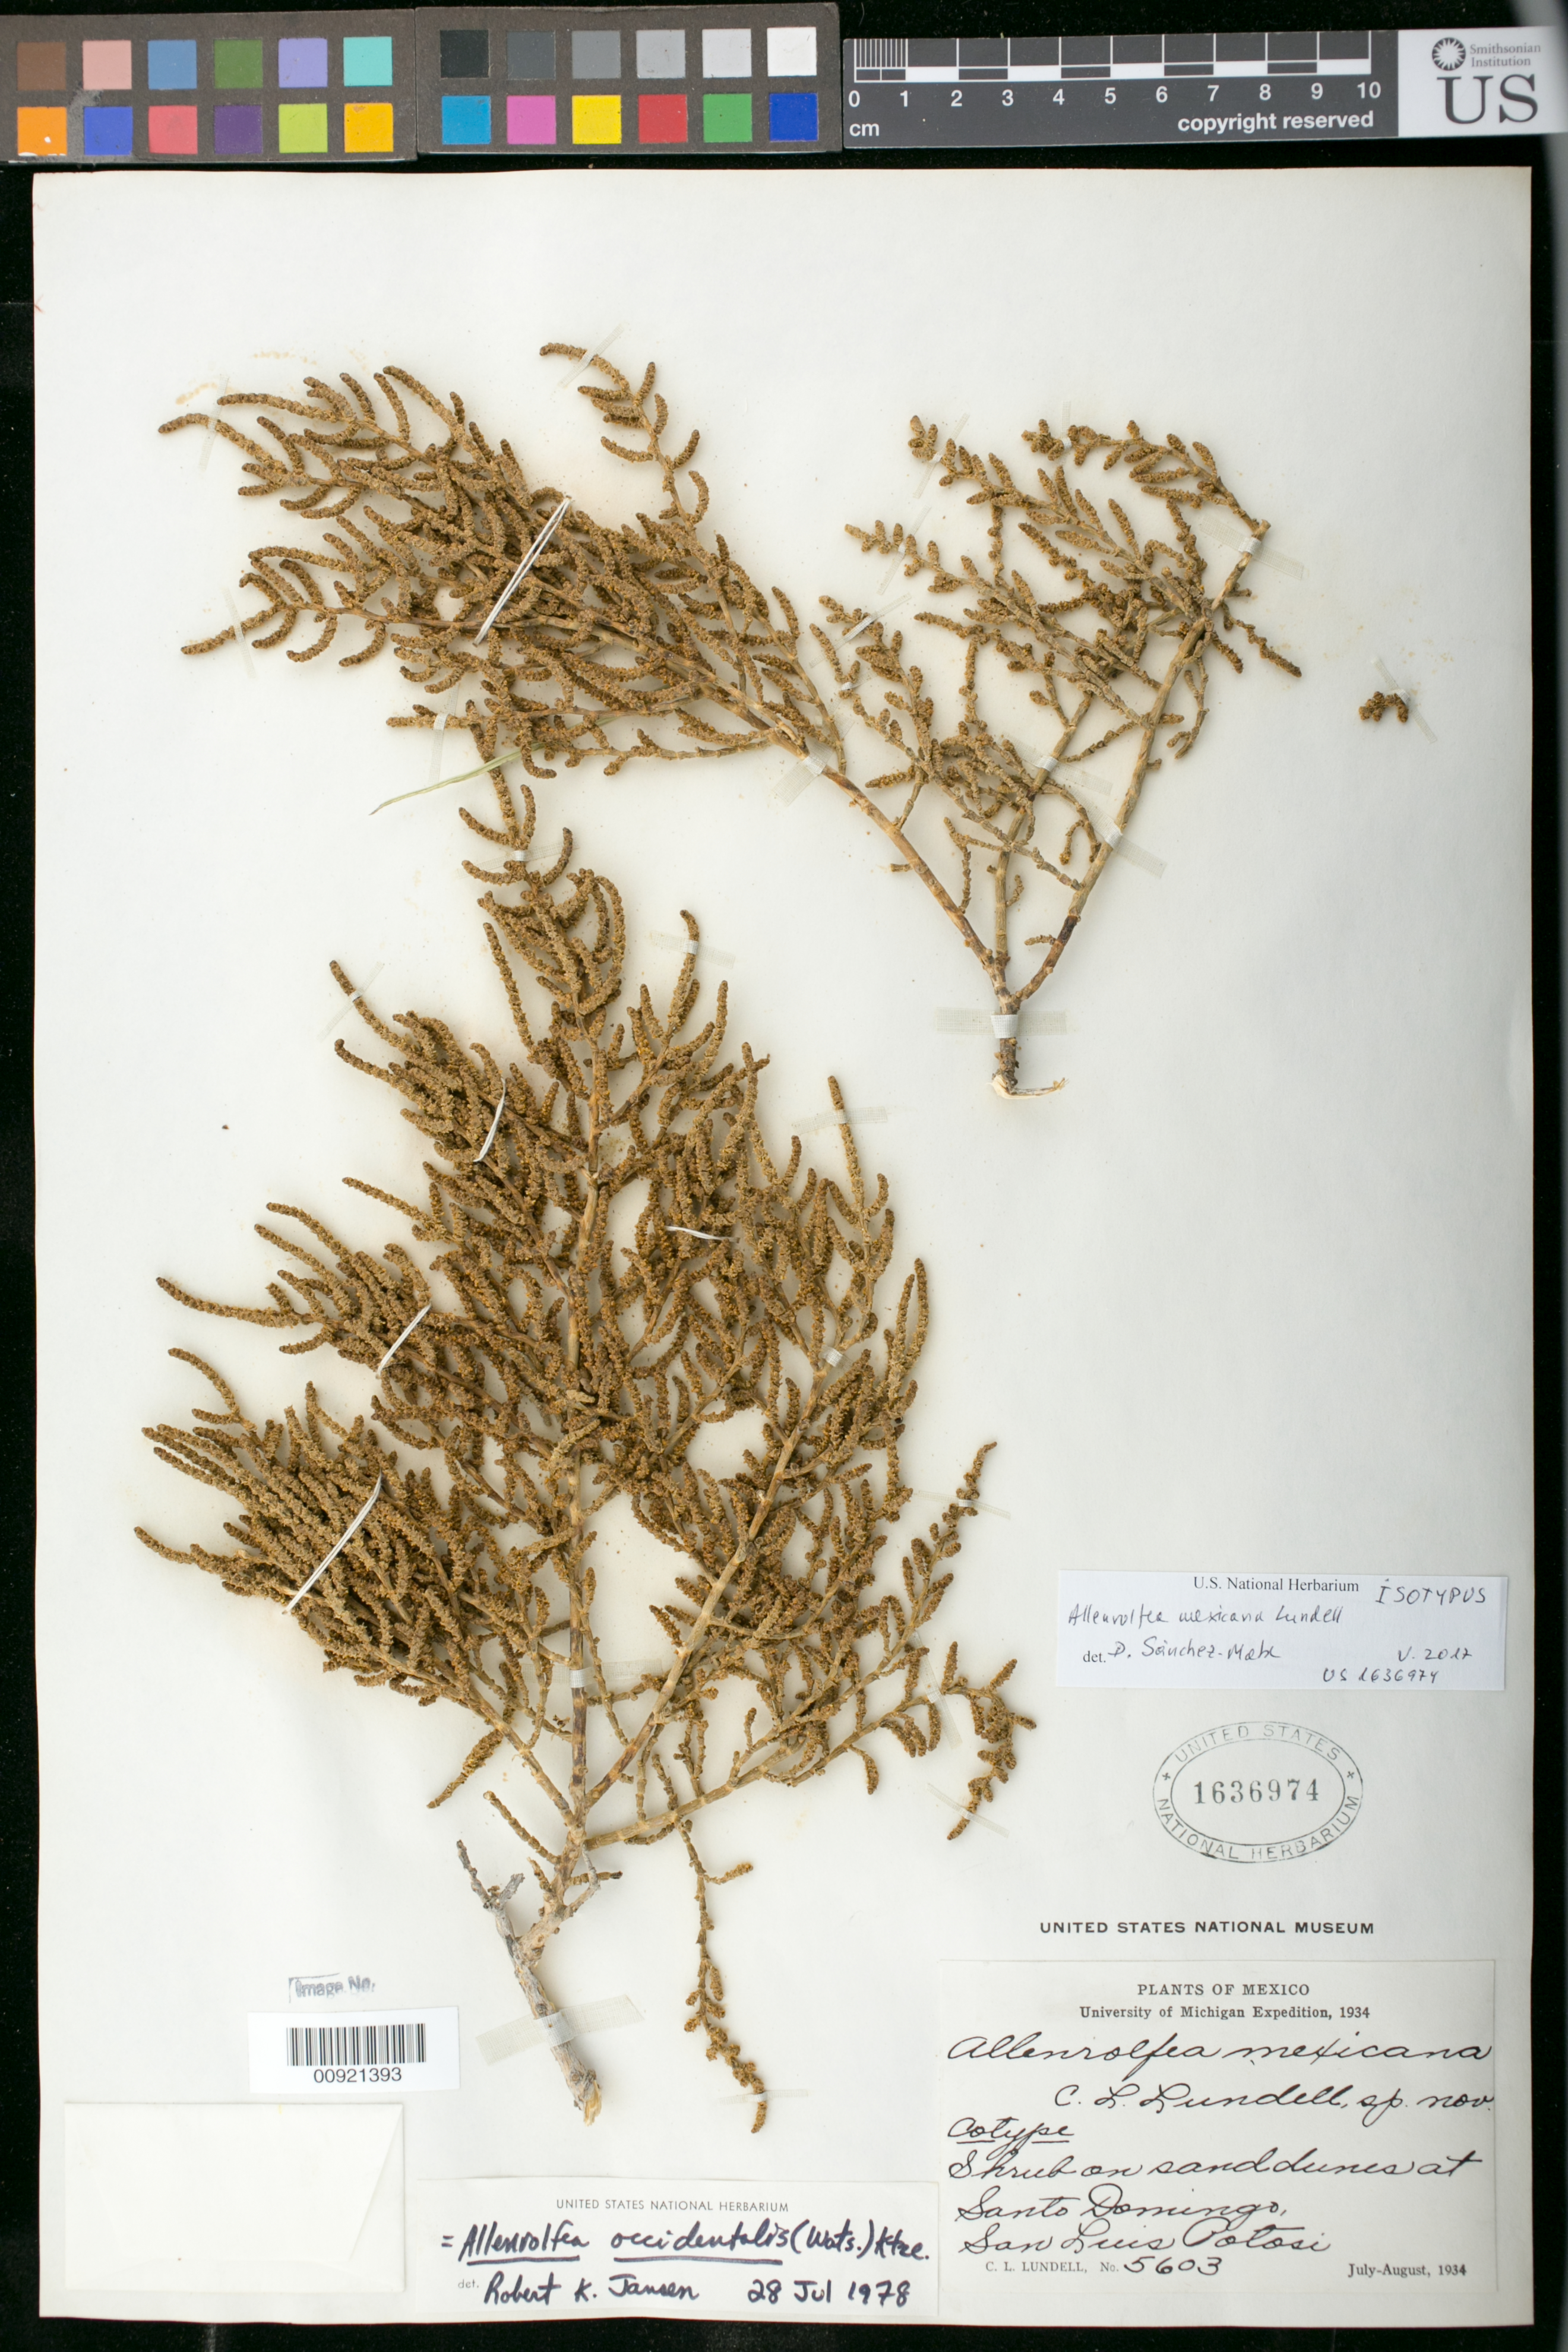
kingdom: Plantae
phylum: Tracheophyta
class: Magnoliopsida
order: Caryophyllales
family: Amaranthaceae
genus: Allenrolfea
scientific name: Allenrolfea mexicana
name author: Lundell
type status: Isotype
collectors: C. L. Lundell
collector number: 5603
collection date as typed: Jul 1934 to -- Aug 1934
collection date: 1934-07/1934-08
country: Mexico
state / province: San Luis Potosí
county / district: Santo Domingo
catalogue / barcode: US 1636974